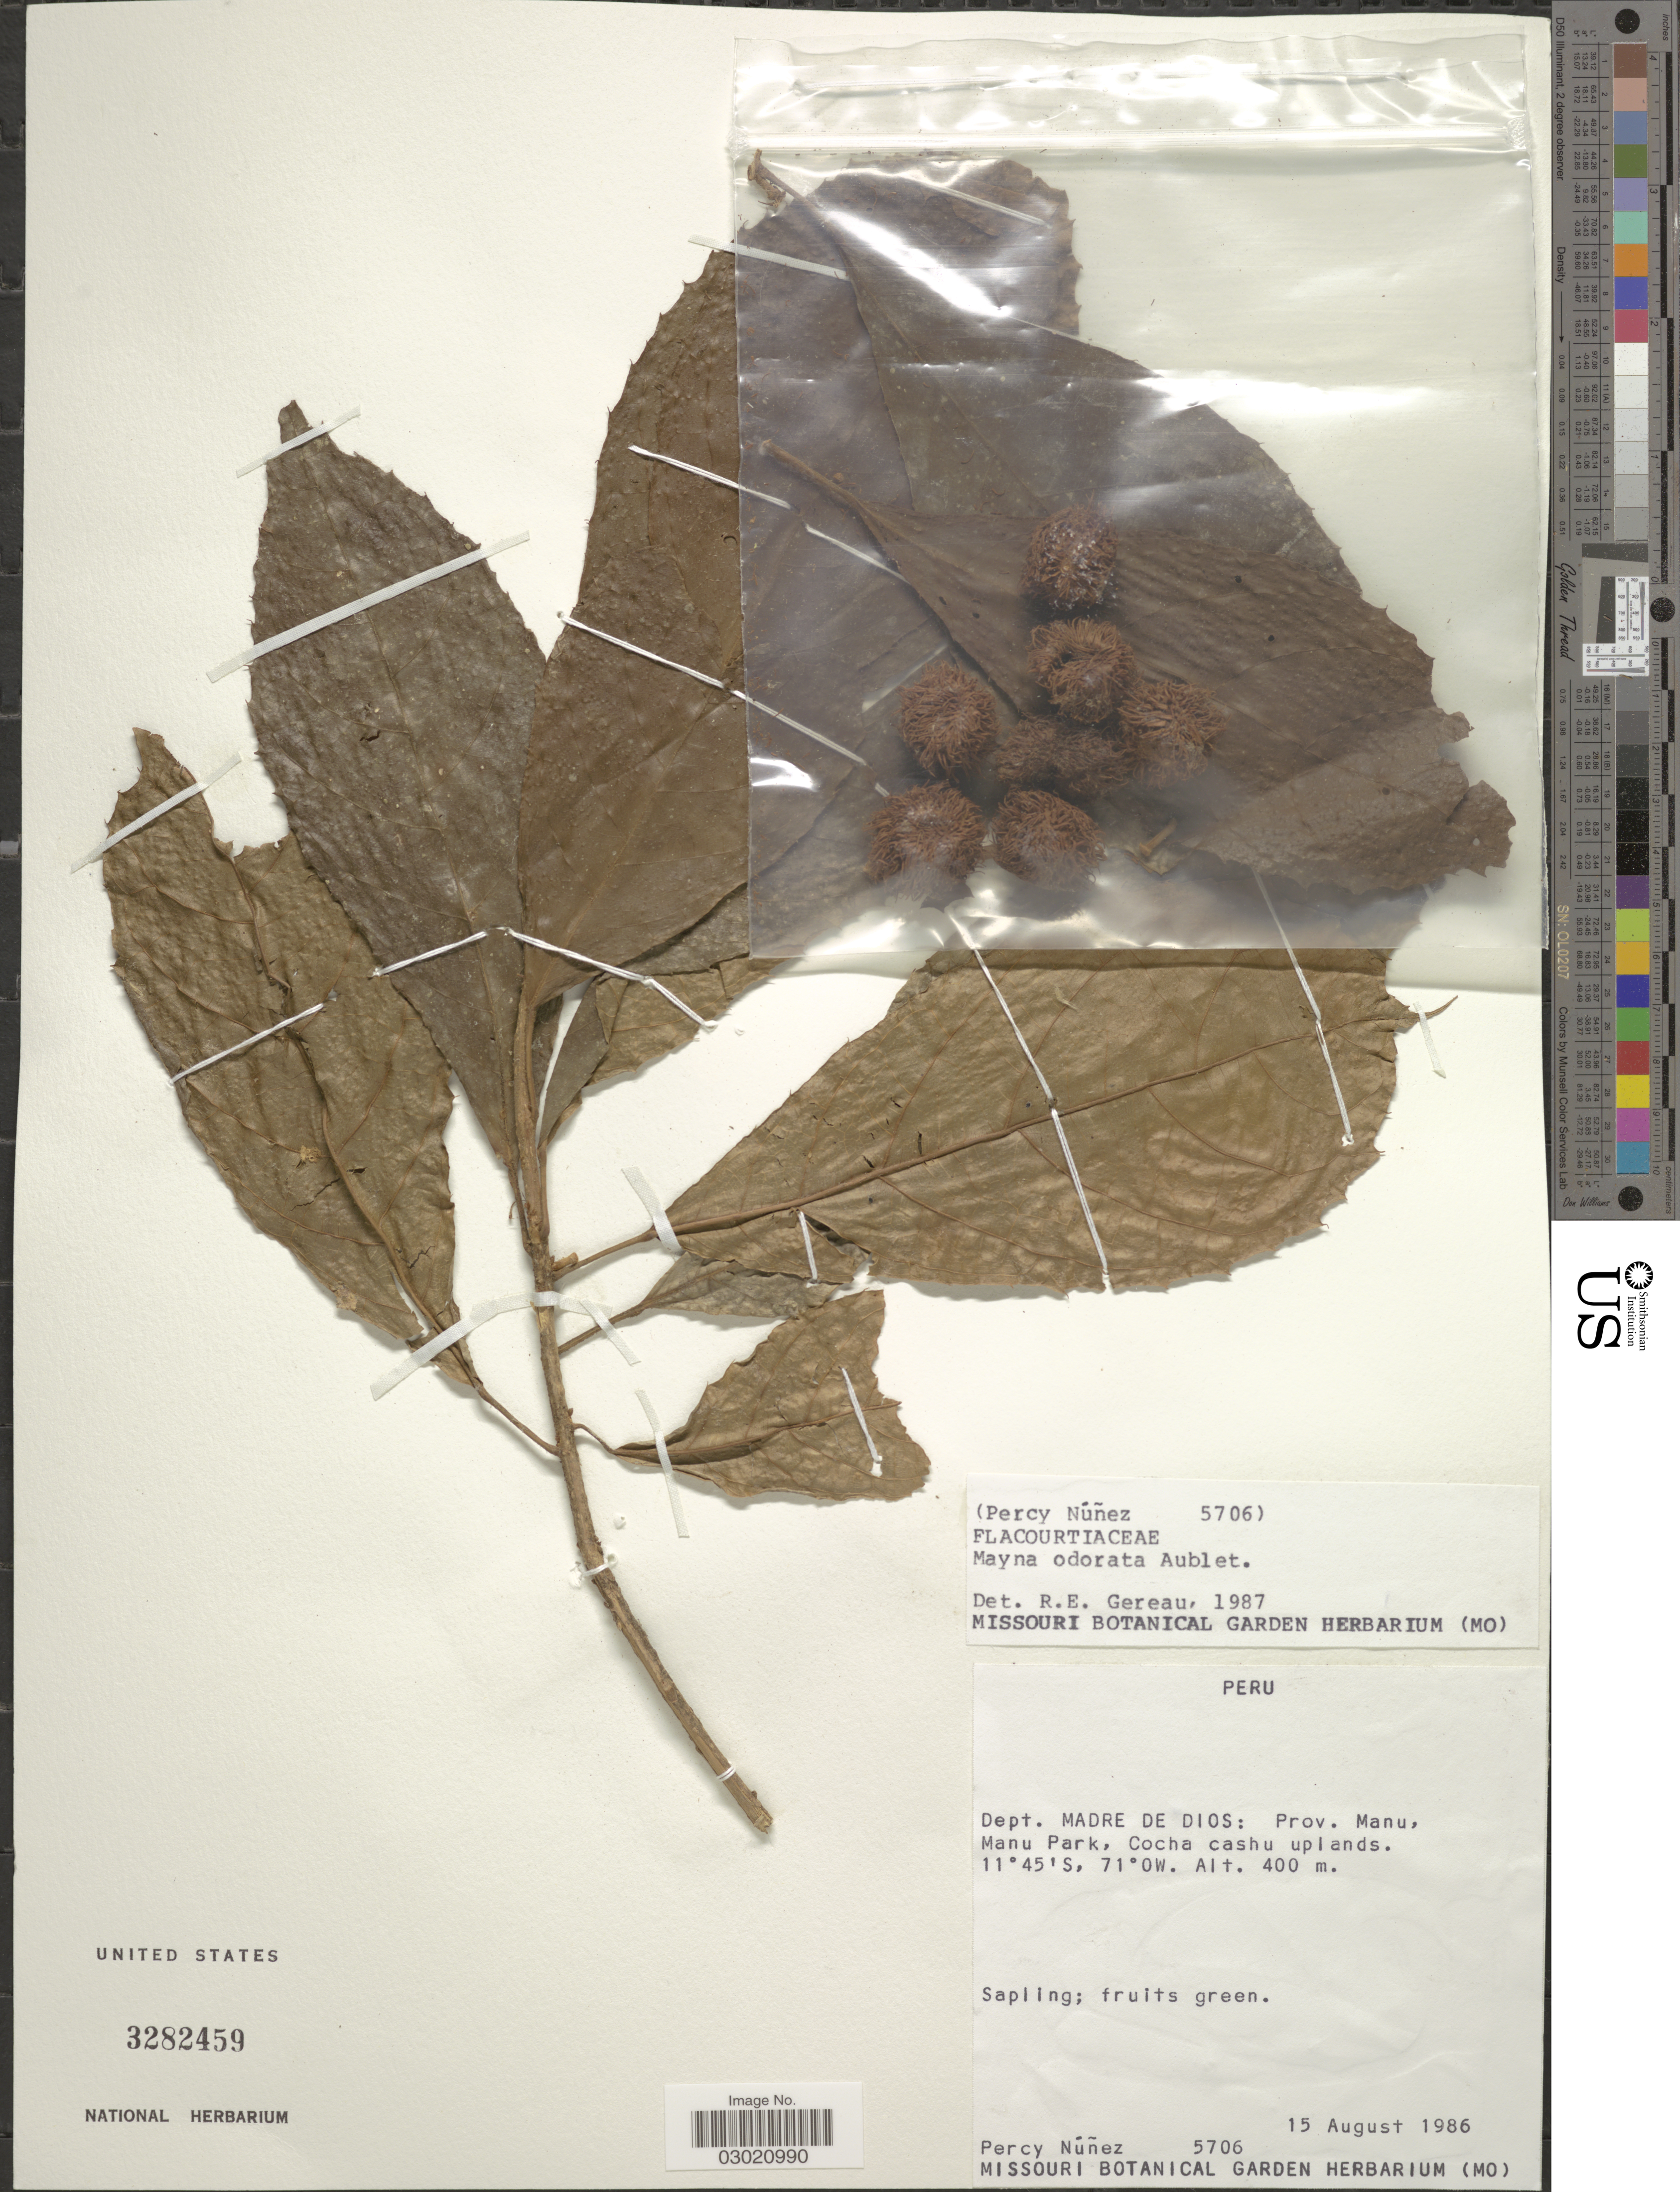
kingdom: Plantae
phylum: Tracheophyta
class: Magnoliopsida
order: Malpighiales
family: Achariaceae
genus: Mayna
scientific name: Mayna odorata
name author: Aubl.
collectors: R. Núñez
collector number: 5706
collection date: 1986-08-15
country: Peru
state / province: Madre de Dios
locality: Dept. Madre de Dios: Prov. Manu, Manu Park, Cocha cashu uplands.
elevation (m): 400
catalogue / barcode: US 3282459